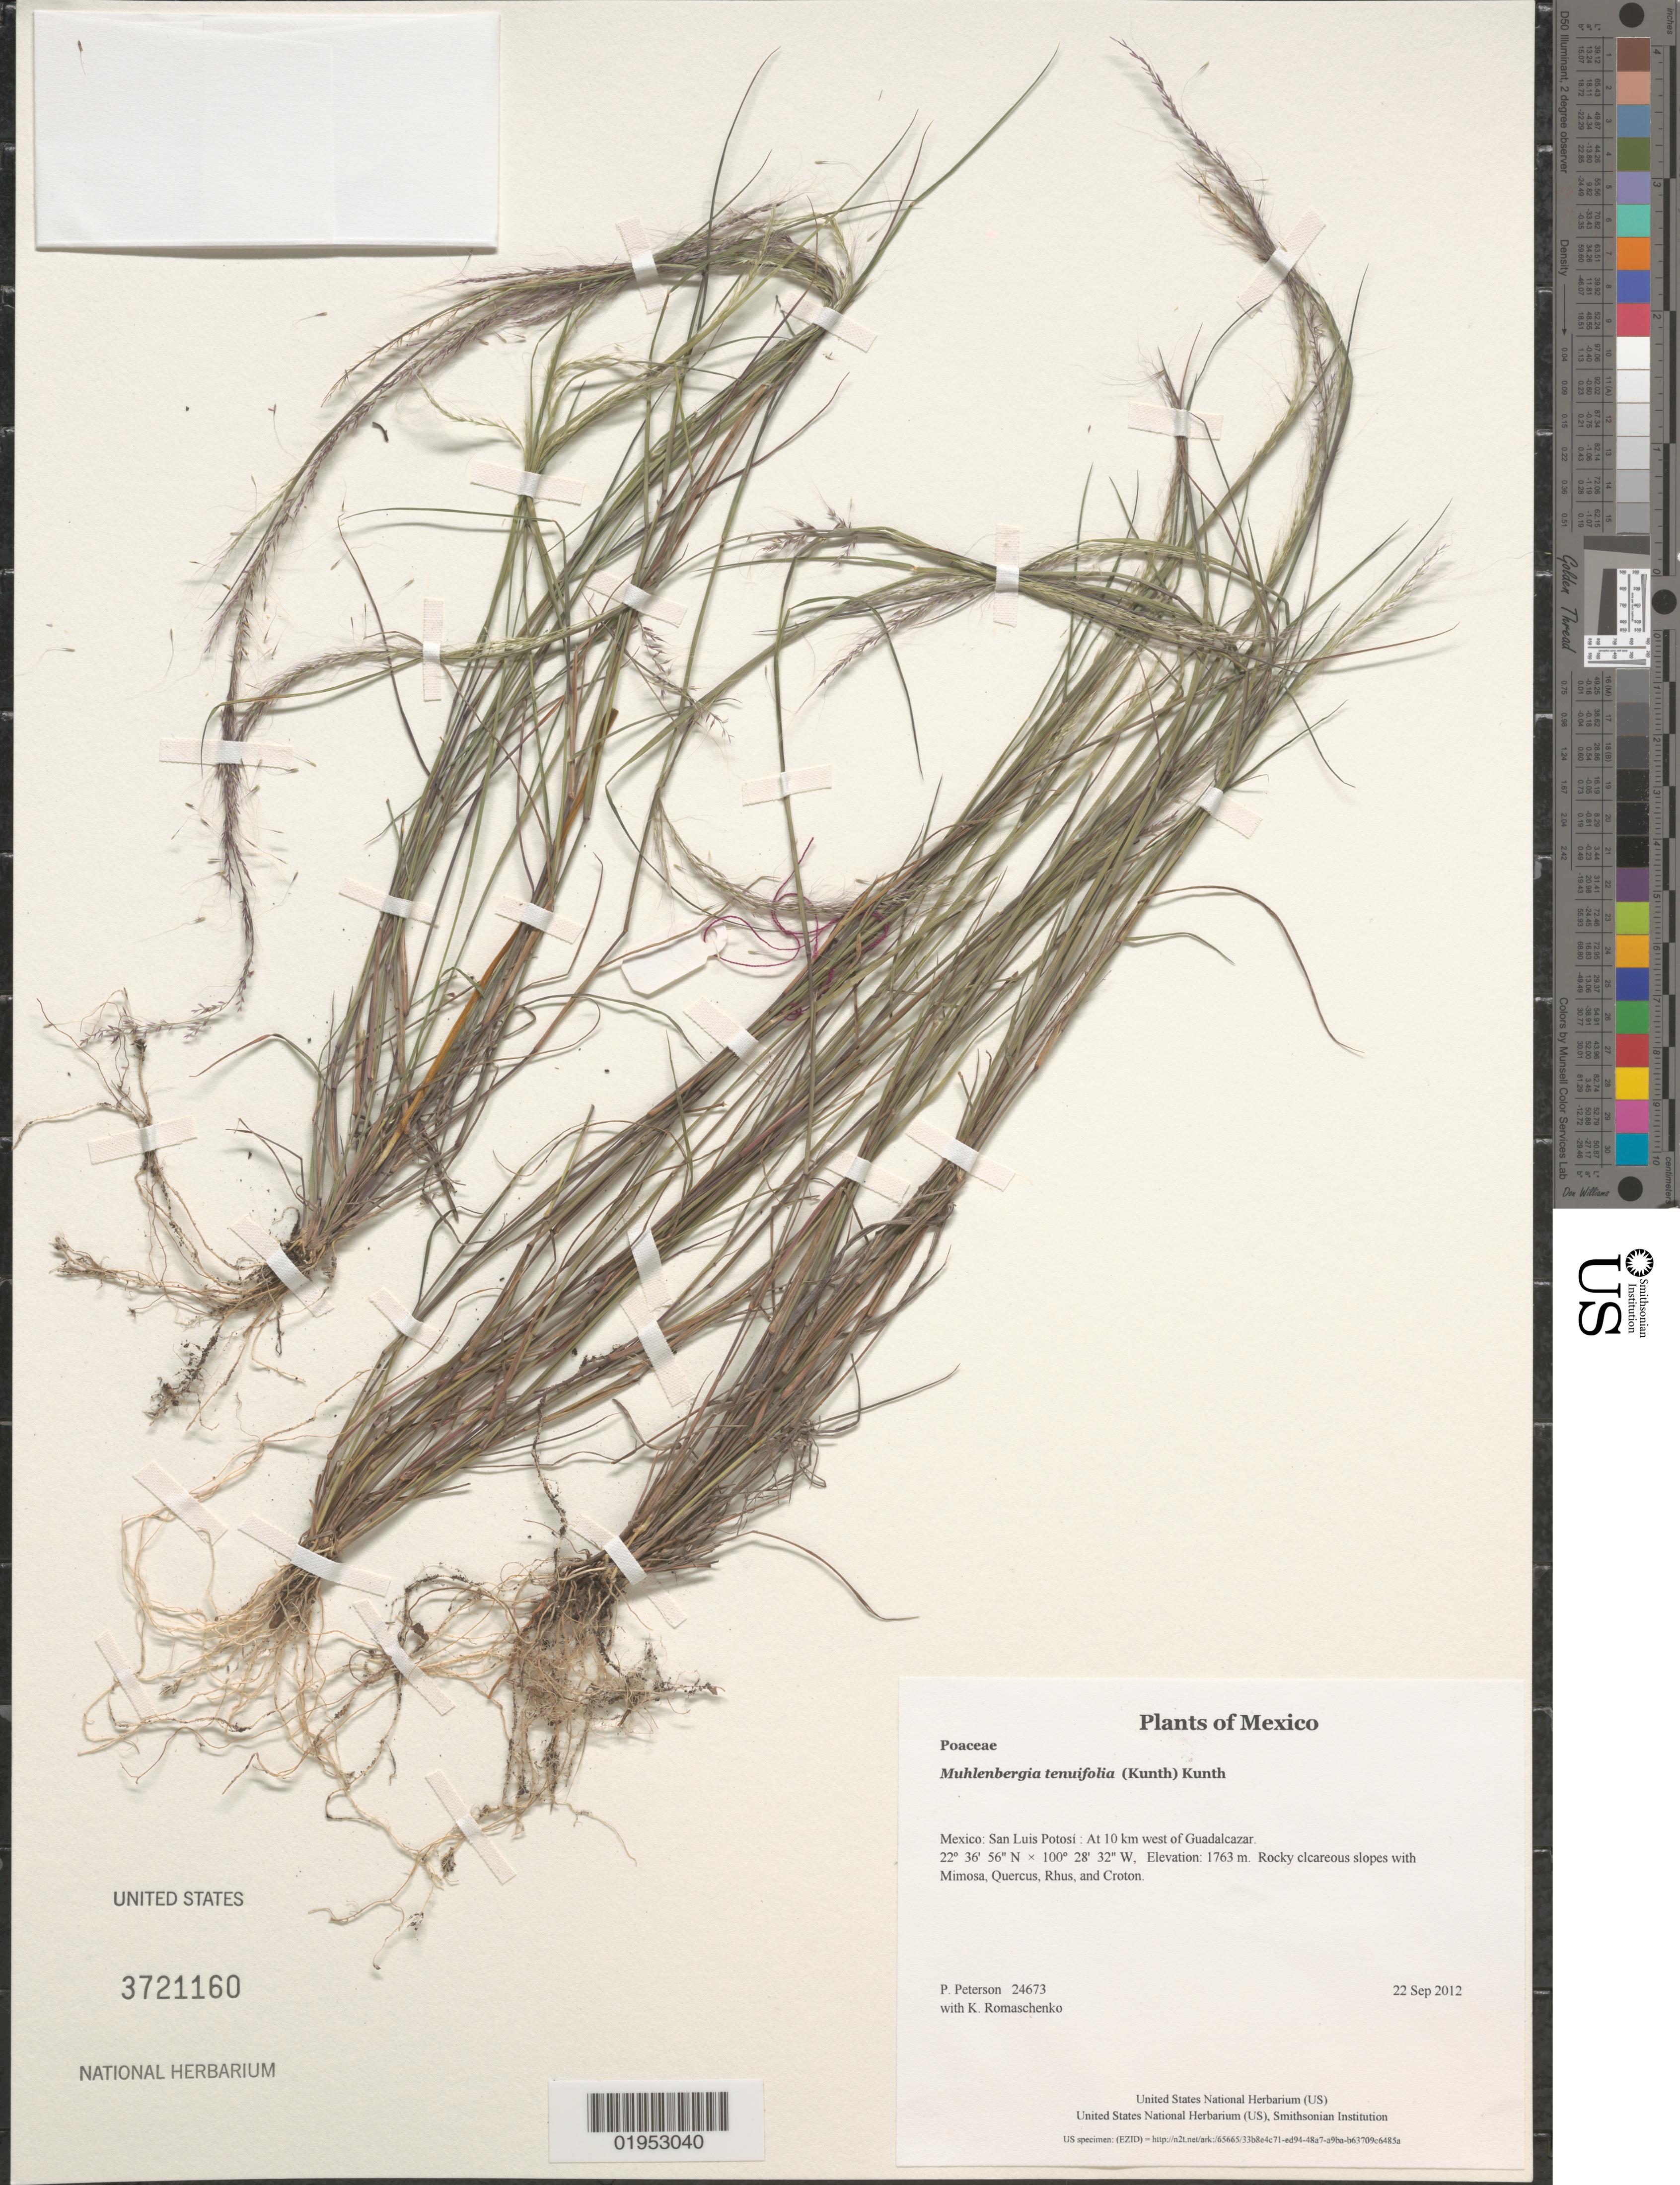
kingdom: Plantae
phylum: Tracheophyta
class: Liliopsida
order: Poales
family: Poaceae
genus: Muhlenbergia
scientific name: Muhlenbergia tenuifolia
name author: (Kunth) Kunth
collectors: P. M. Peterson & K. Romaschenko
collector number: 24673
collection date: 2012-09-22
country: Mexico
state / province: San Luis Potosí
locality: At 10 km west of Guadalcazar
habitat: Rocky clcareous slopes with Mimosa, Quercus, Rhus, and Croton.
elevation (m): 1763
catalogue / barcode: US 3721160